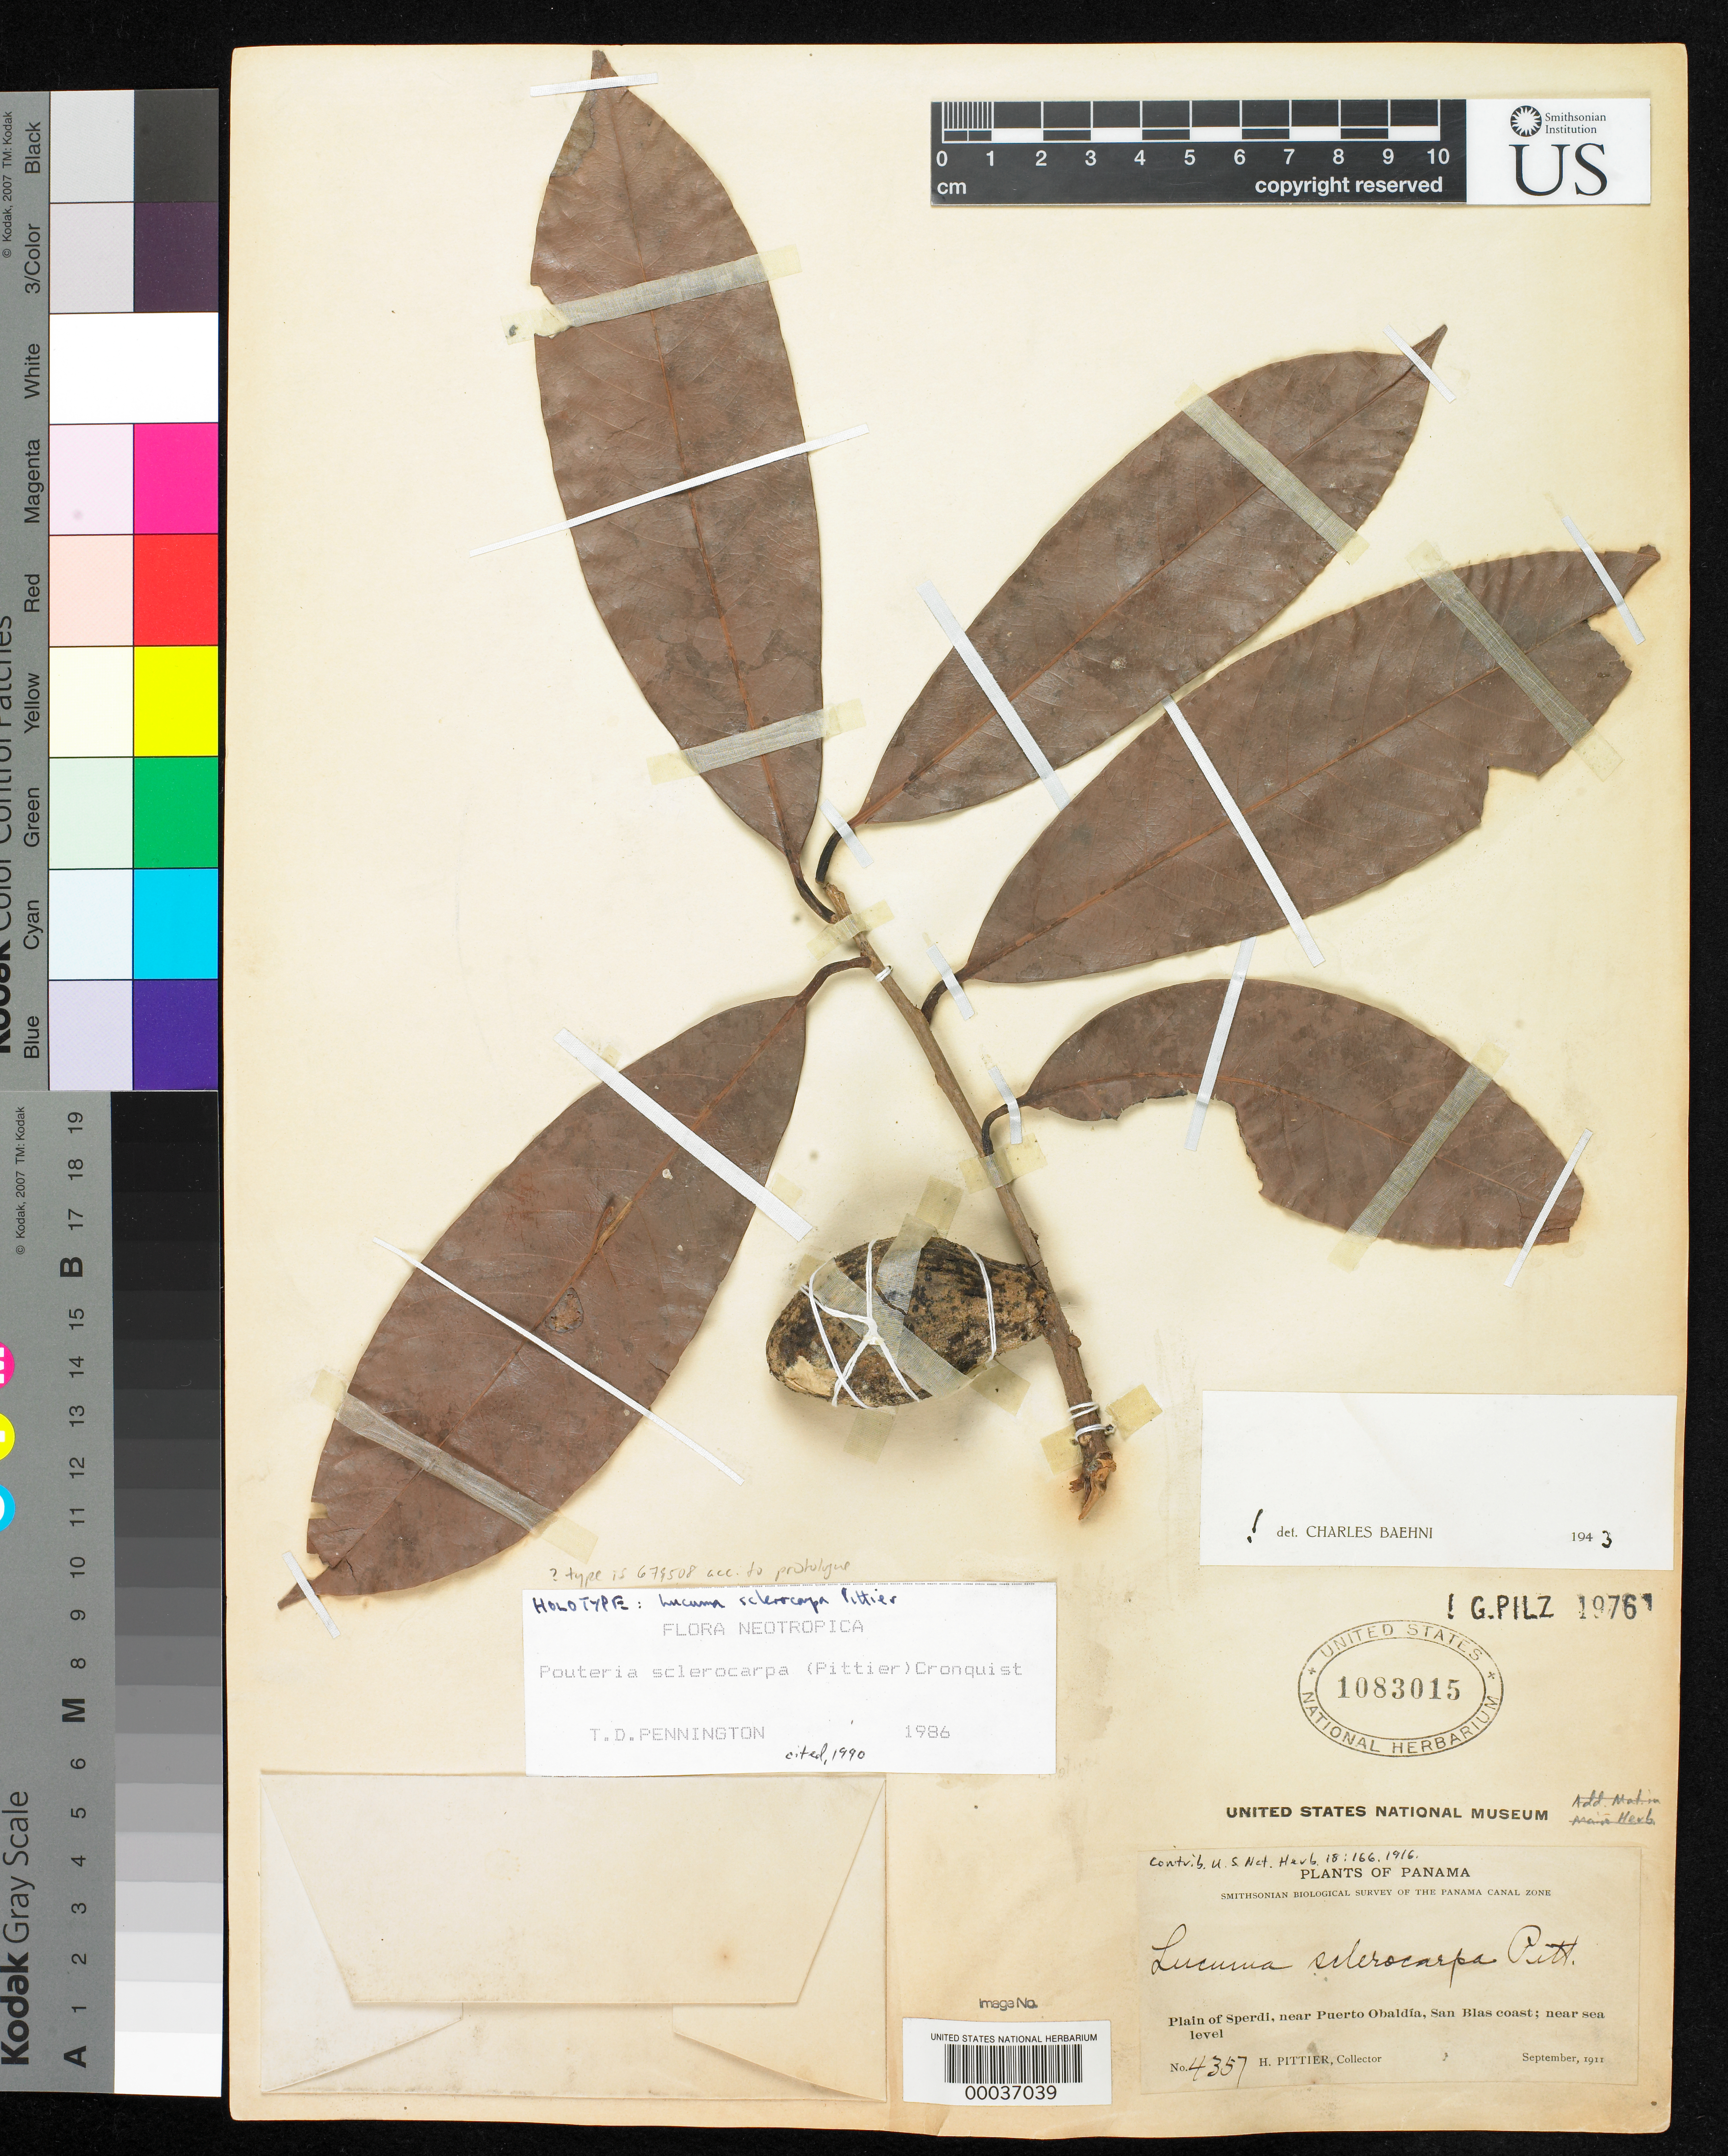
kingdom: Plantae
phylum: Tracheophyta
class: Magnoliopsida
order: Ericales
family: Sapotaceae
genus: Lucuma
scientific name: Lucuma sclerocarpa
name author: Pittier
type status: Isotype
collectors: H. F. Pittier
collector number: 4357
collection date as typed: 03 Sep 1911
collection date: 1911-09-03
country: Panama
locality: Along Sperdi Creek, near Puerto Obaldia, San Blas coast.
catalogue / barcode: US 1083015